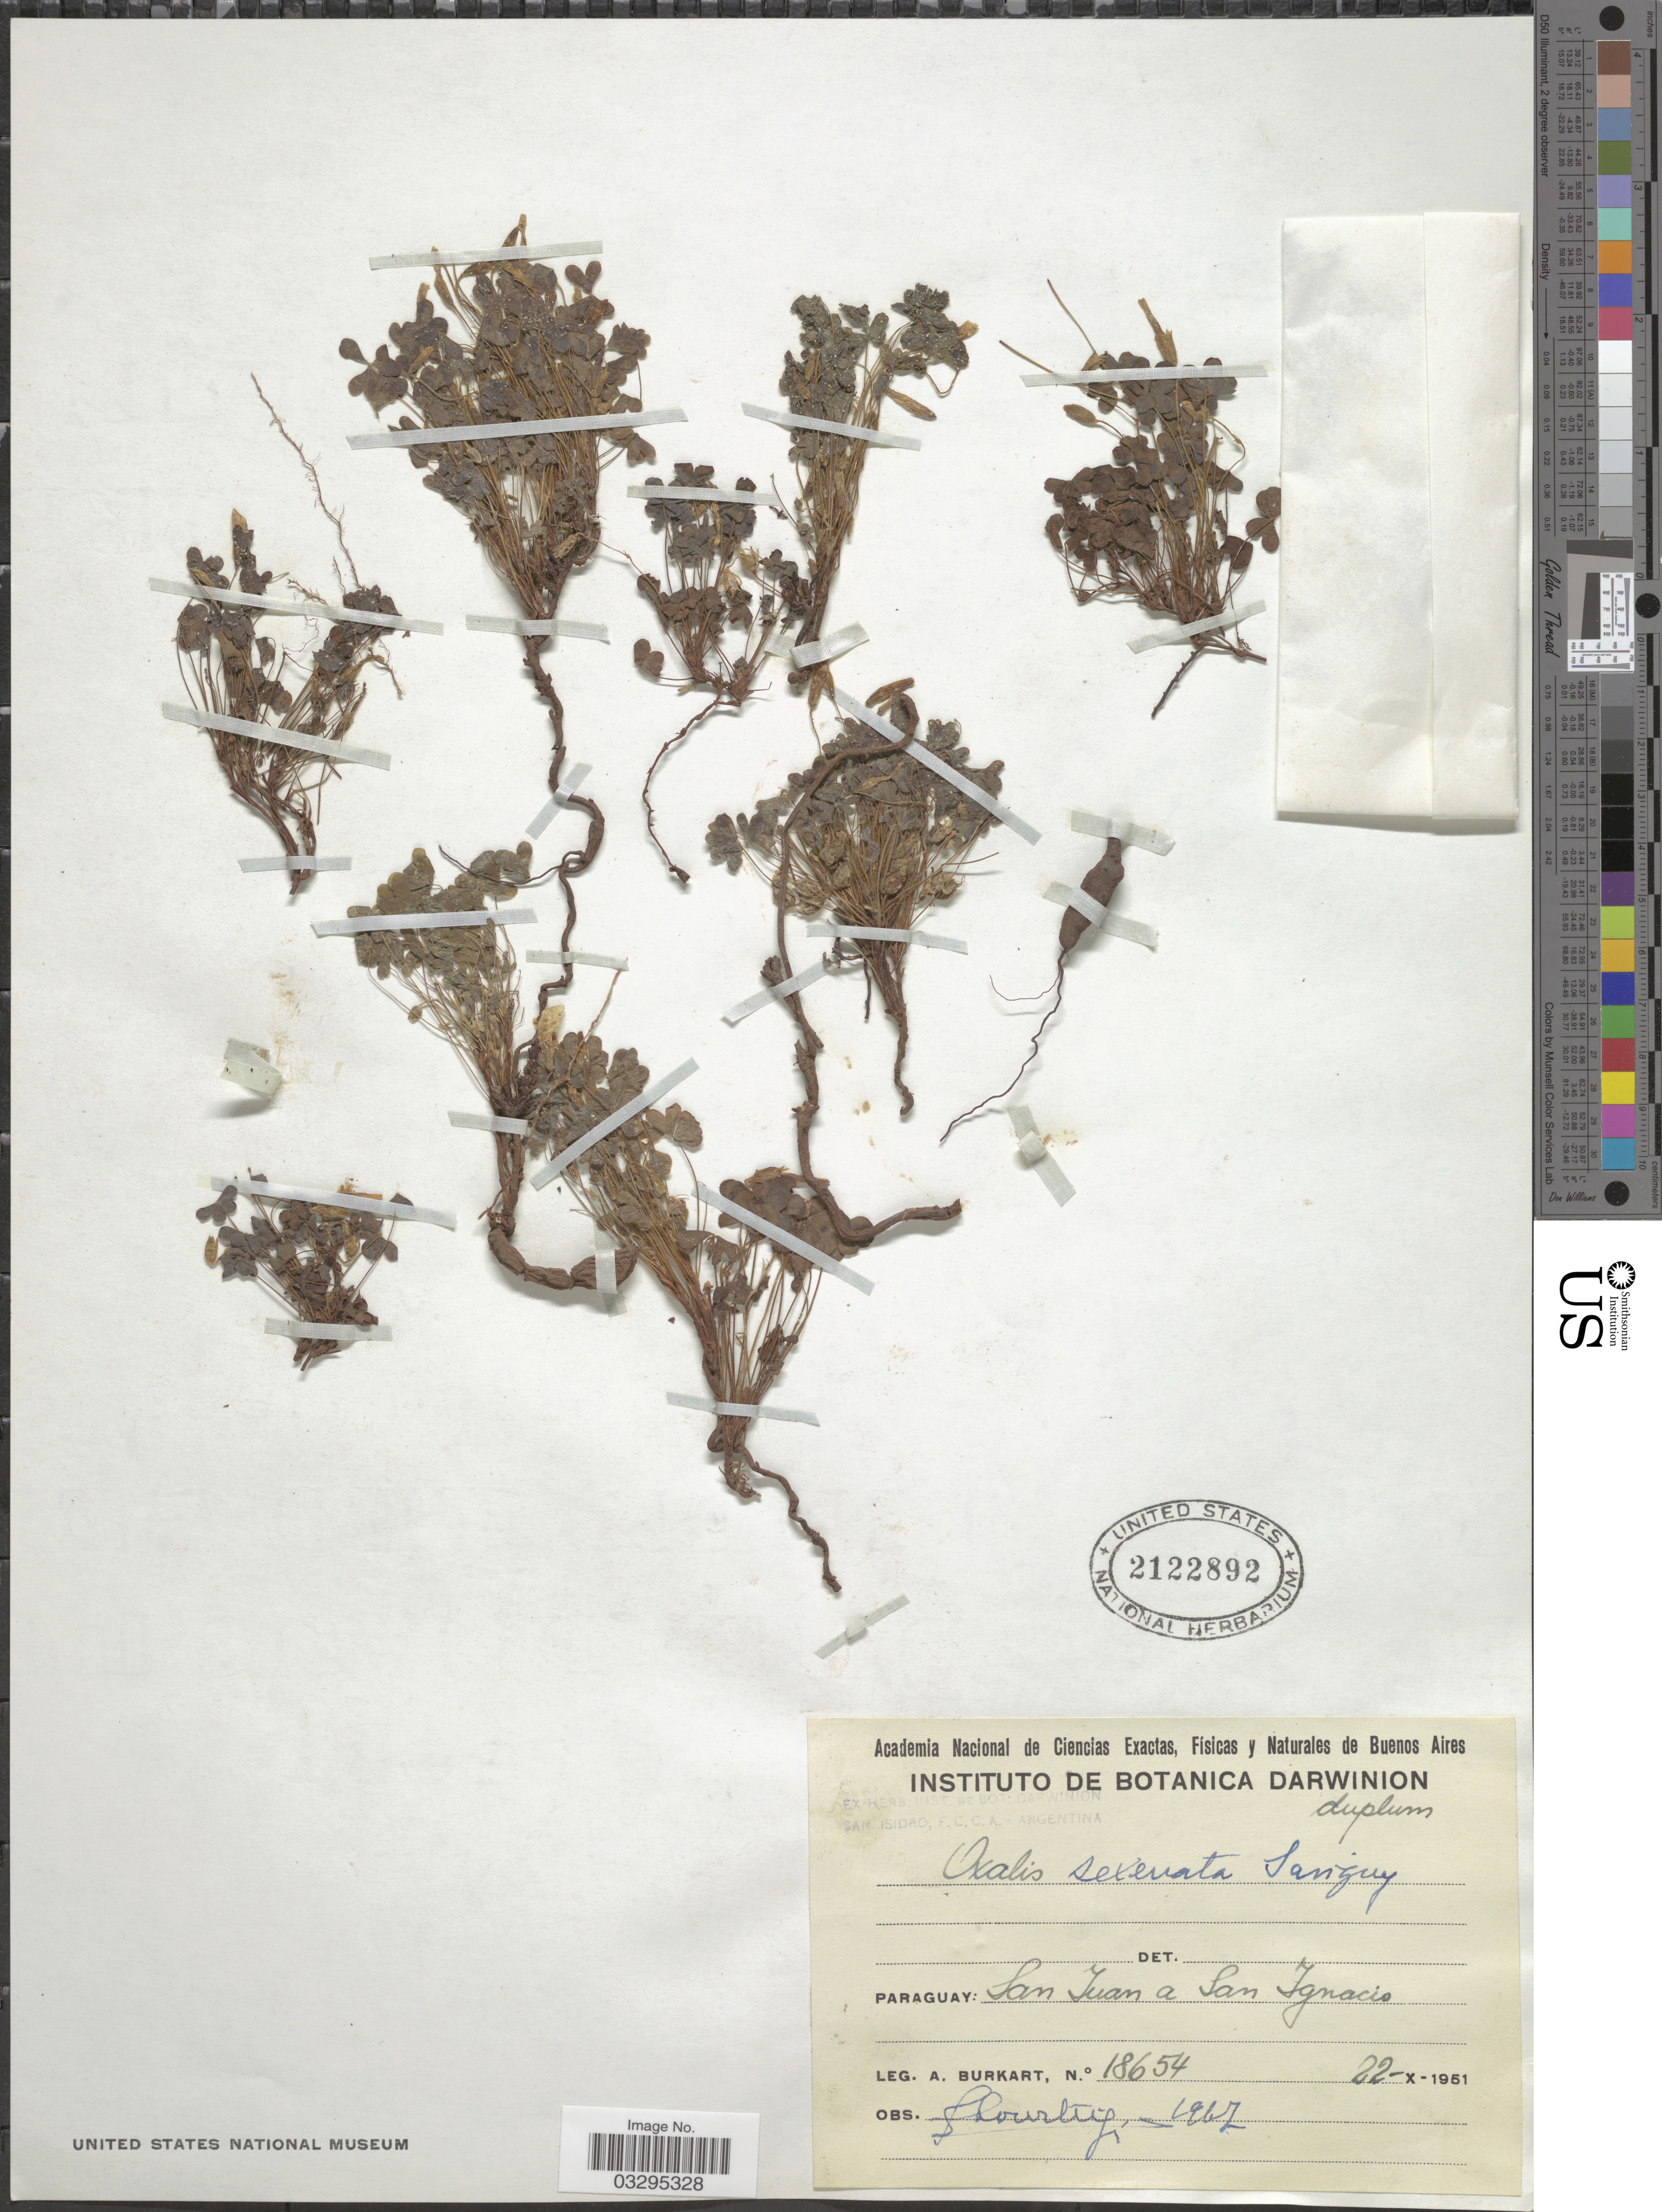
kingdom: Plantae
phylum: Tracheophyta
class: Magnoliopsida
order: Oxalidales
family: Oxalidaceae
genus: Oxalis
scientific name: Oxalis conorrhiza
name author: Jacq.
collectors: A. E. Burkart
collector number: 18654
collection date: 1951-10-22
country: Paraguay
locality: San Juan a San Ignacio.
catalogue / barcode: US 2122892